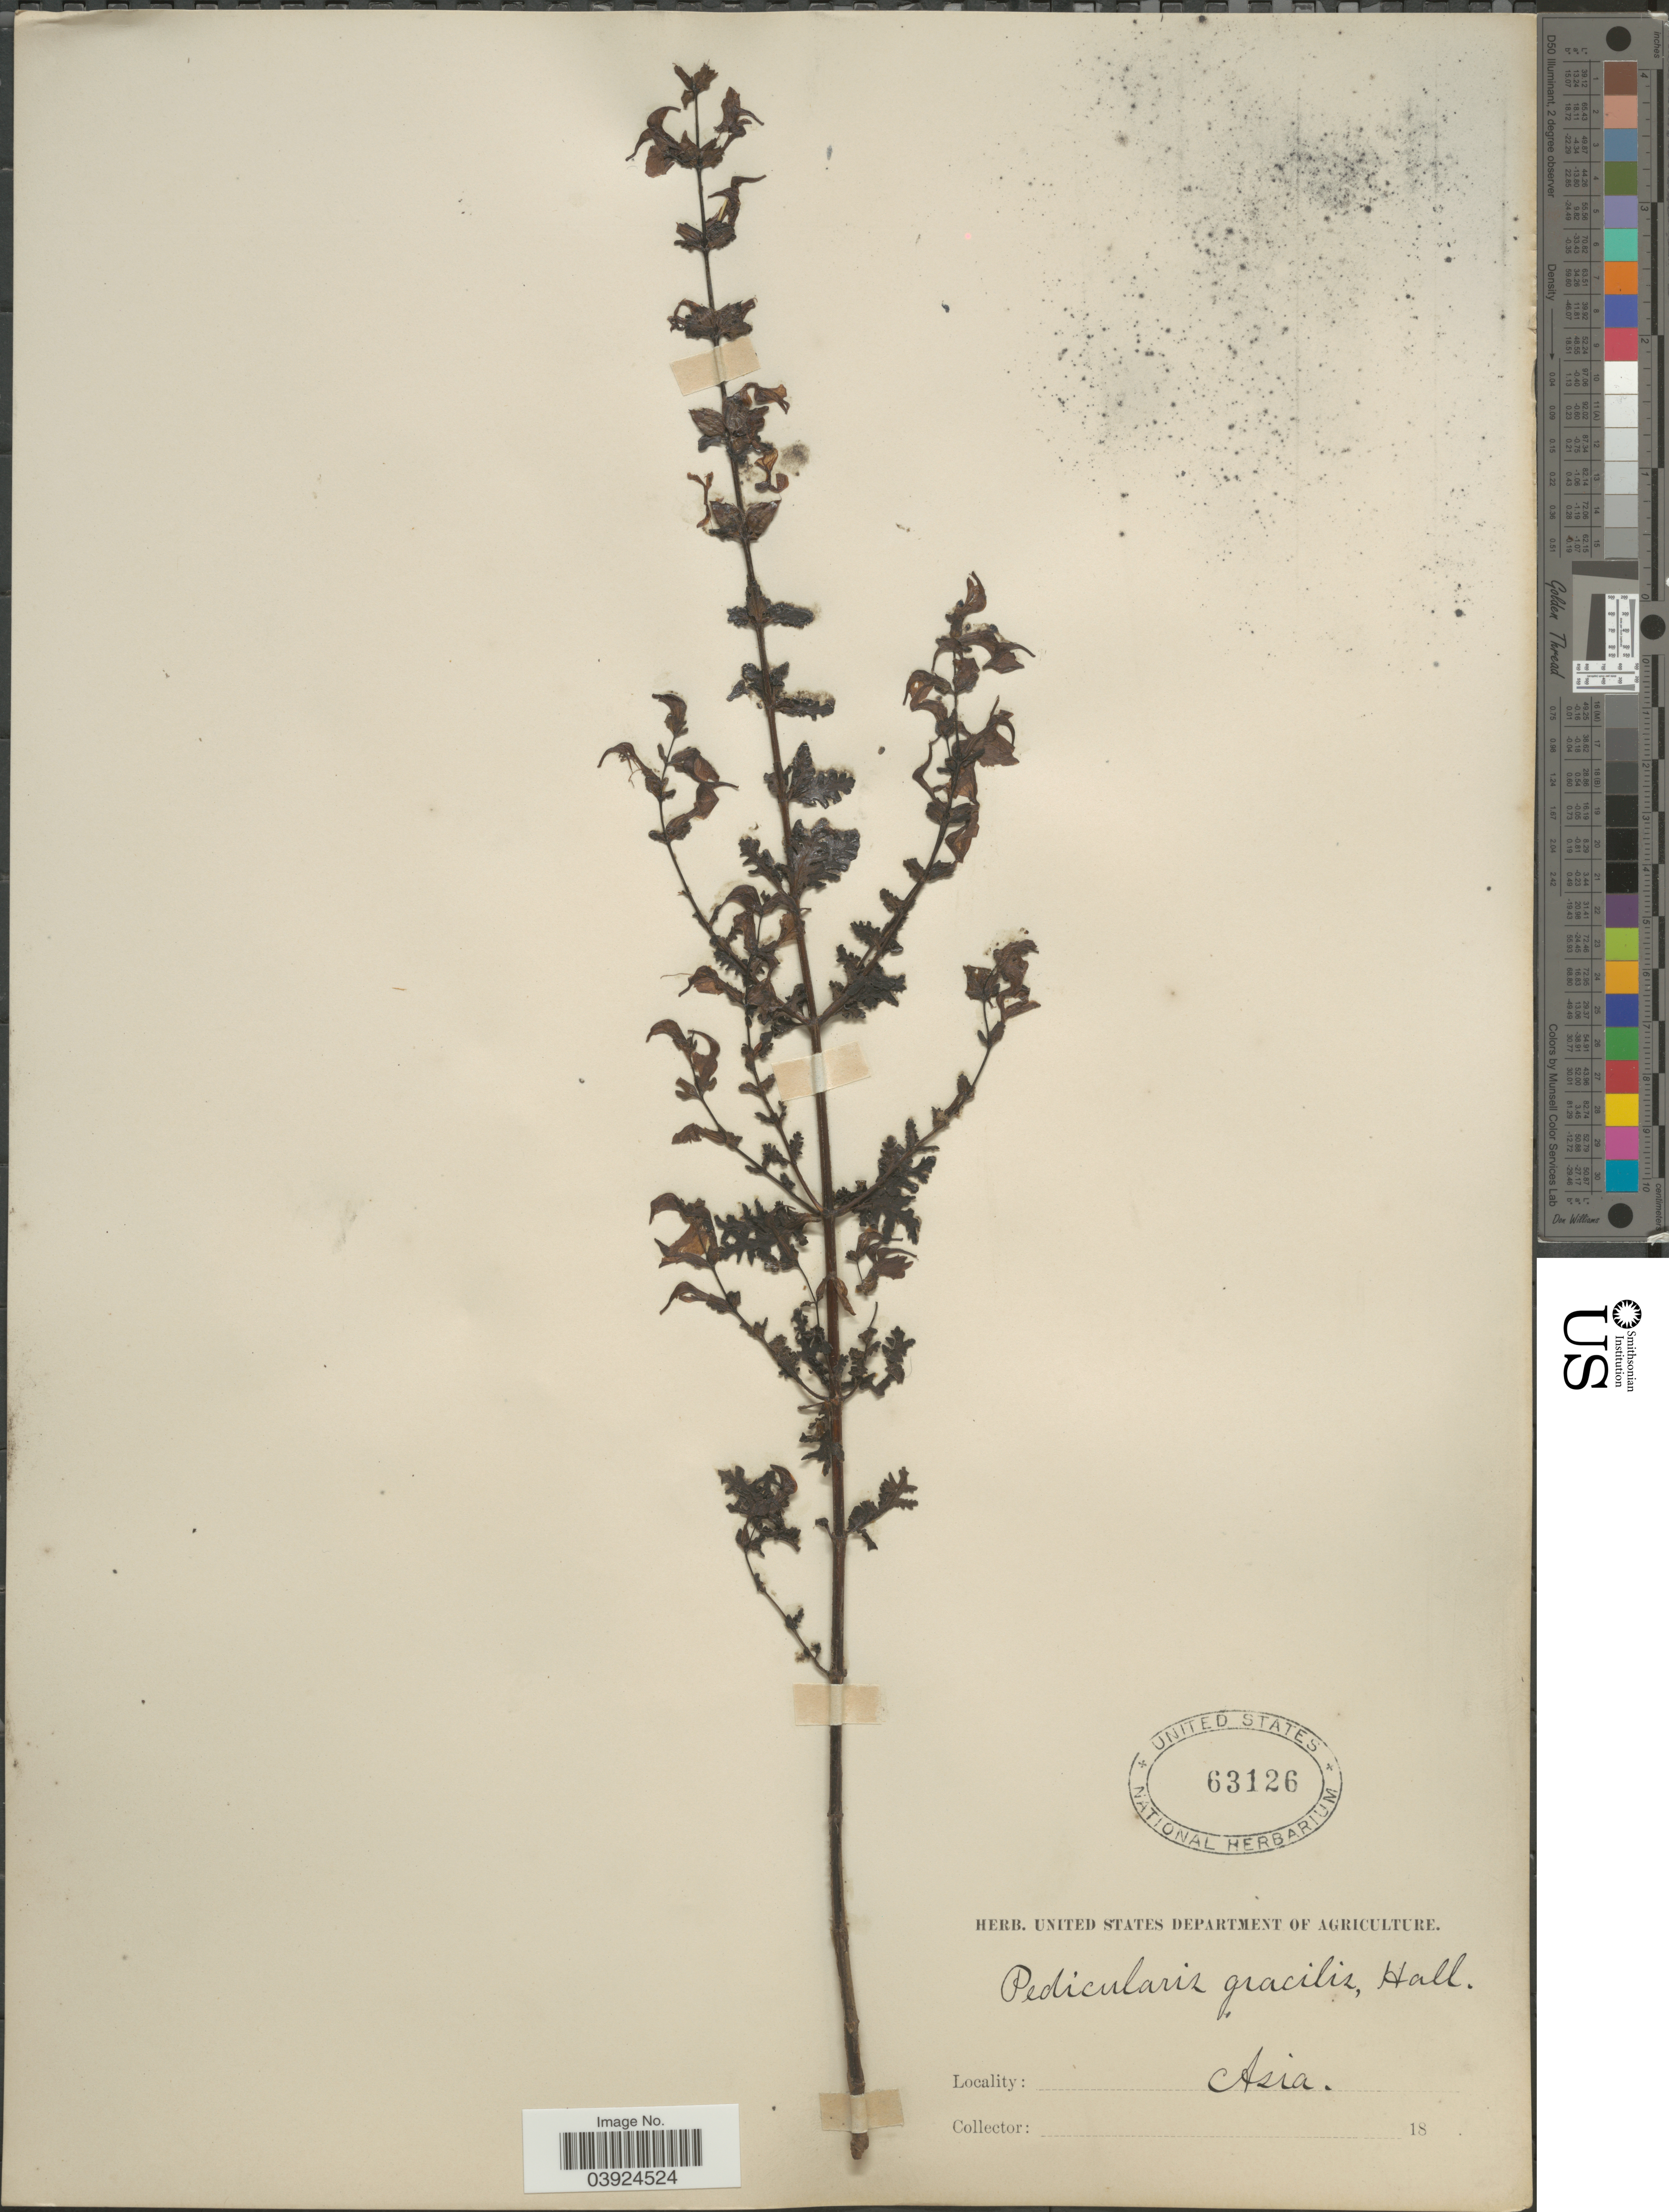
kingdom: Plantae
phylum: Tracheophyta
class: Magnoliopsida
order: Lamiales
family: Orobanchaceae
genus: Pedicularis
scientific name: Pedicularis gracilis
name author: Wall. ex Benth.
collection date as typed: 18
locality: Asia.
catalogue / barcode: US 63126